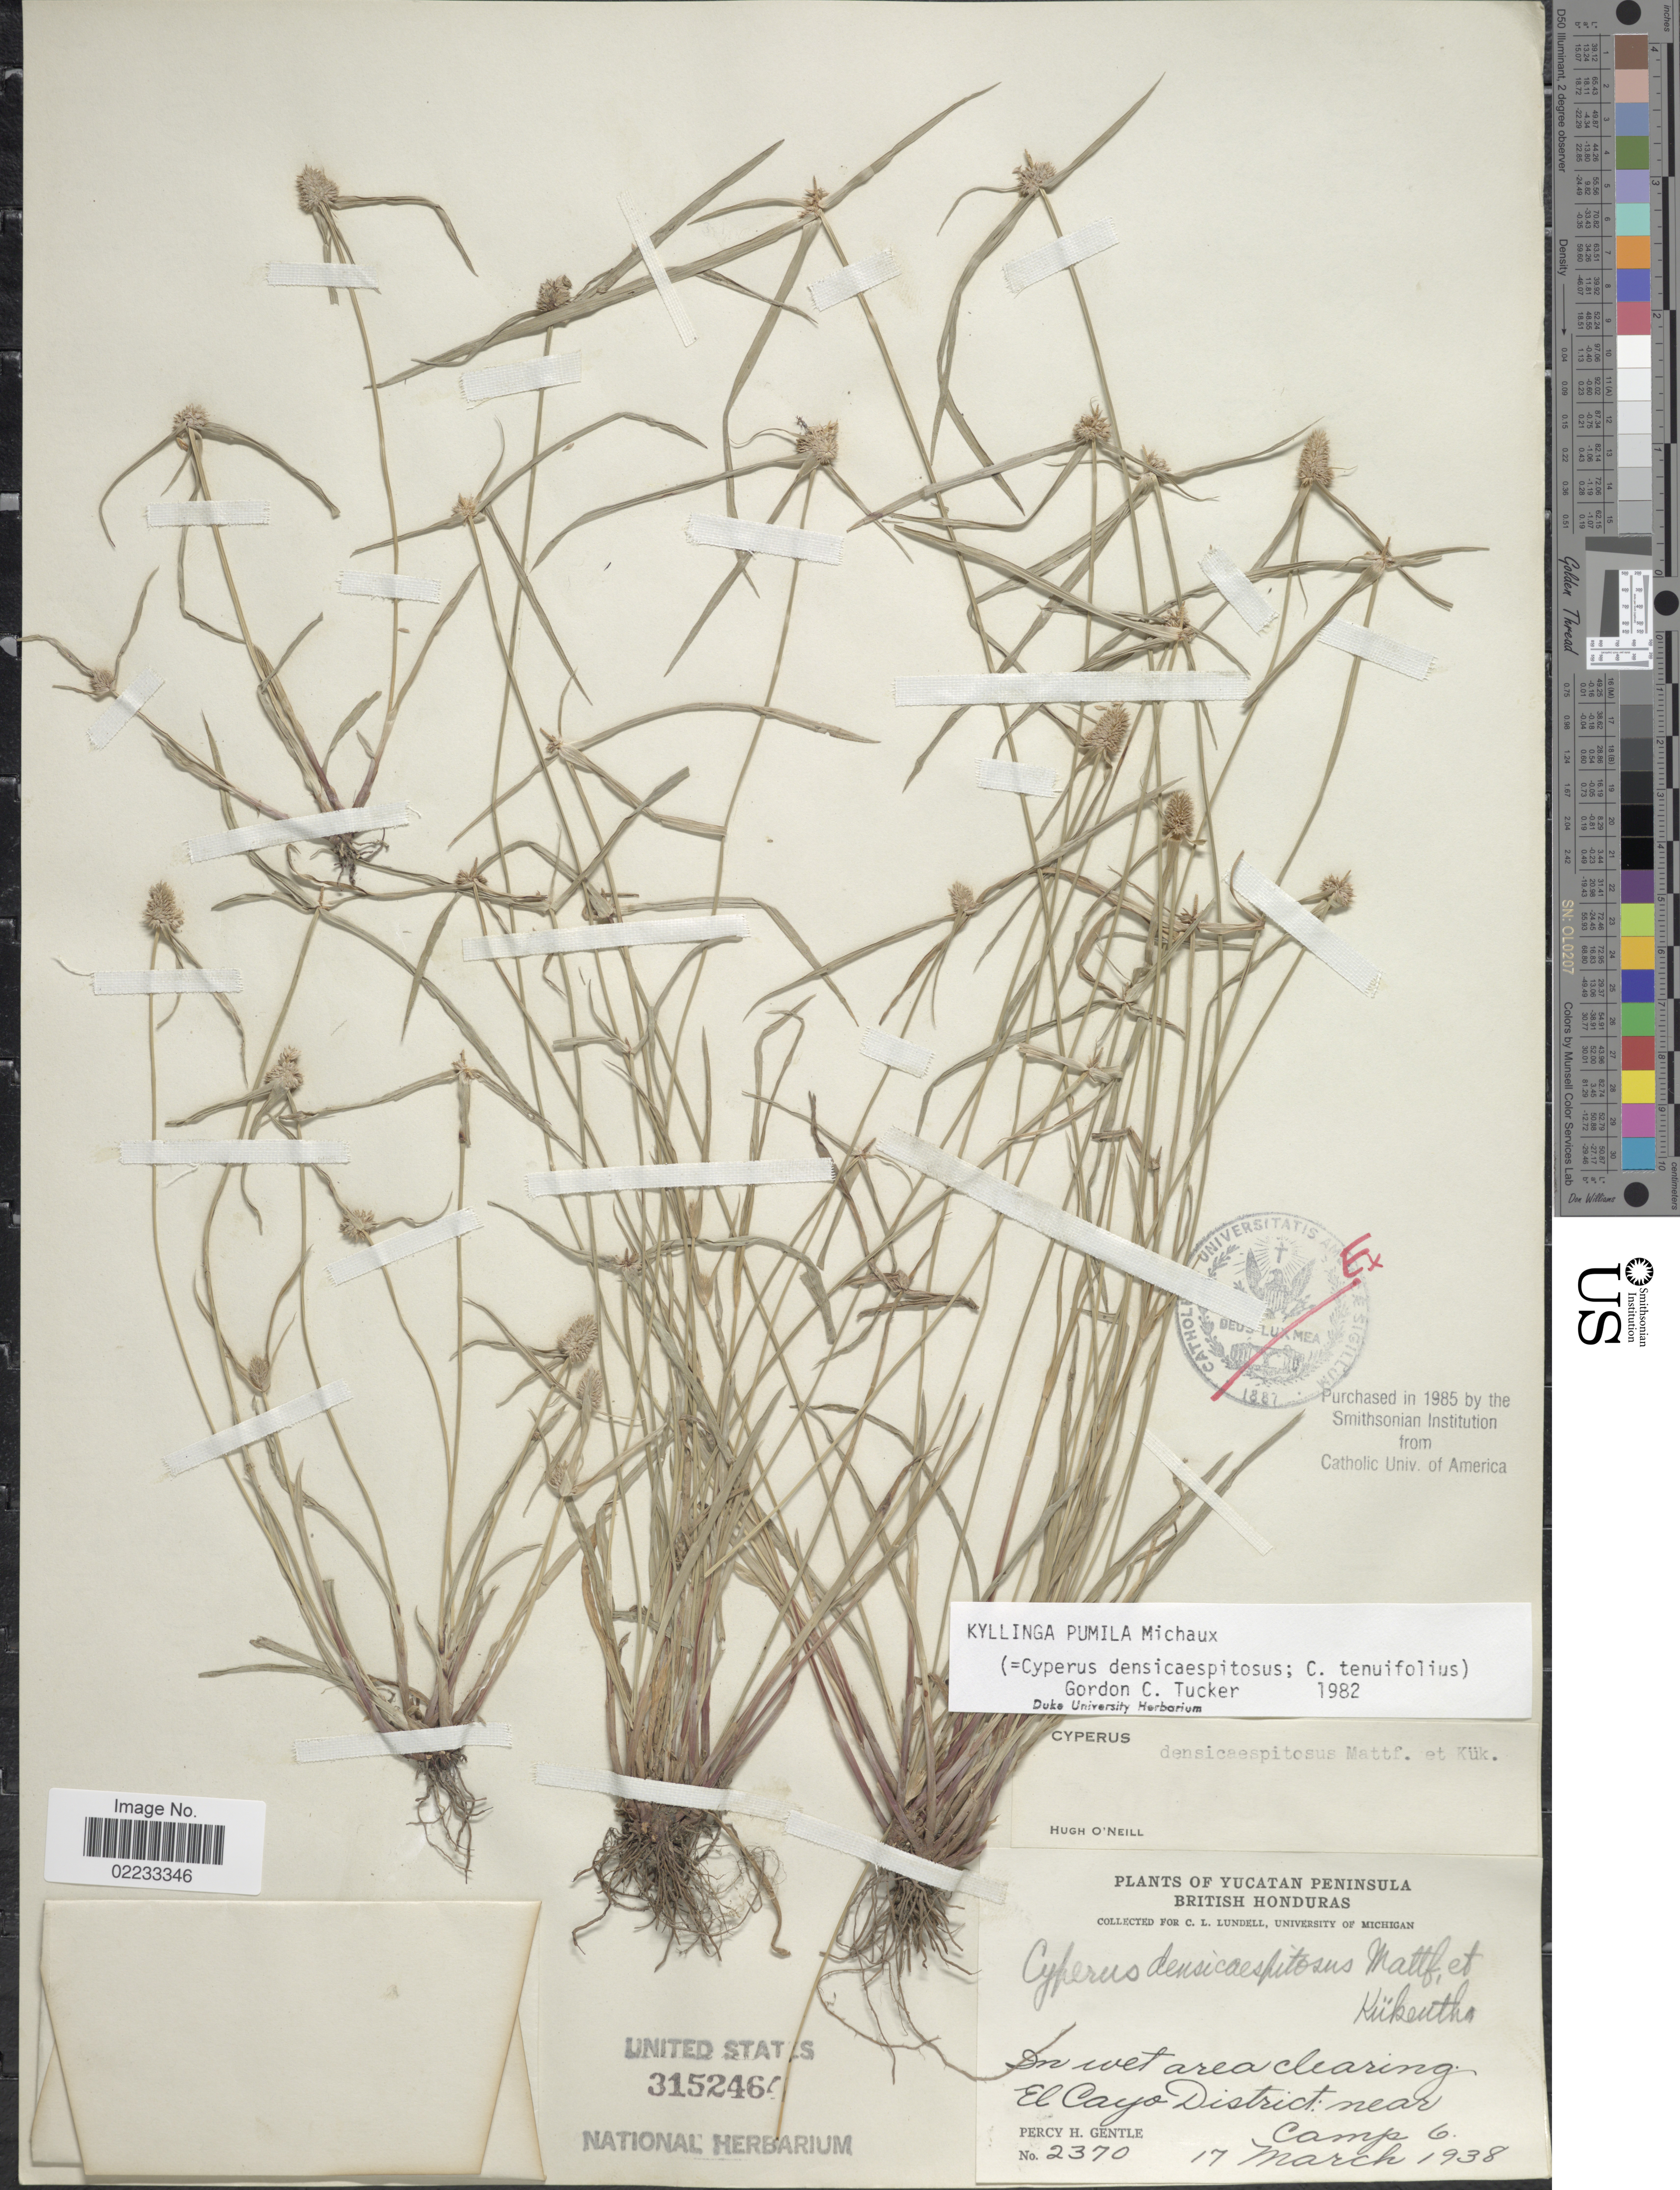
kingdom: Plantae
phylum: Tracheophyta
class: Liliopsida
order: Poales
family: Cyperaceae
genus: Cyperus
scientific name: Cyperus hortensis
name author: (Salzm. ex Steud.) Dorr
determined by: Strong, Mark T., (BOT), Smithsonian Institution - National Museum of Natural History (UNITED STATES)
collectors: P. H. Gentle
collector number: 2370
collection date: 1938-03-17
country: Belize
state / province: Cayo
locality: British Honduras, Yucatan Peninsula, in wet area clearing, El Cayo District: near Camp 6.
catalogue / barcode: US 3152464